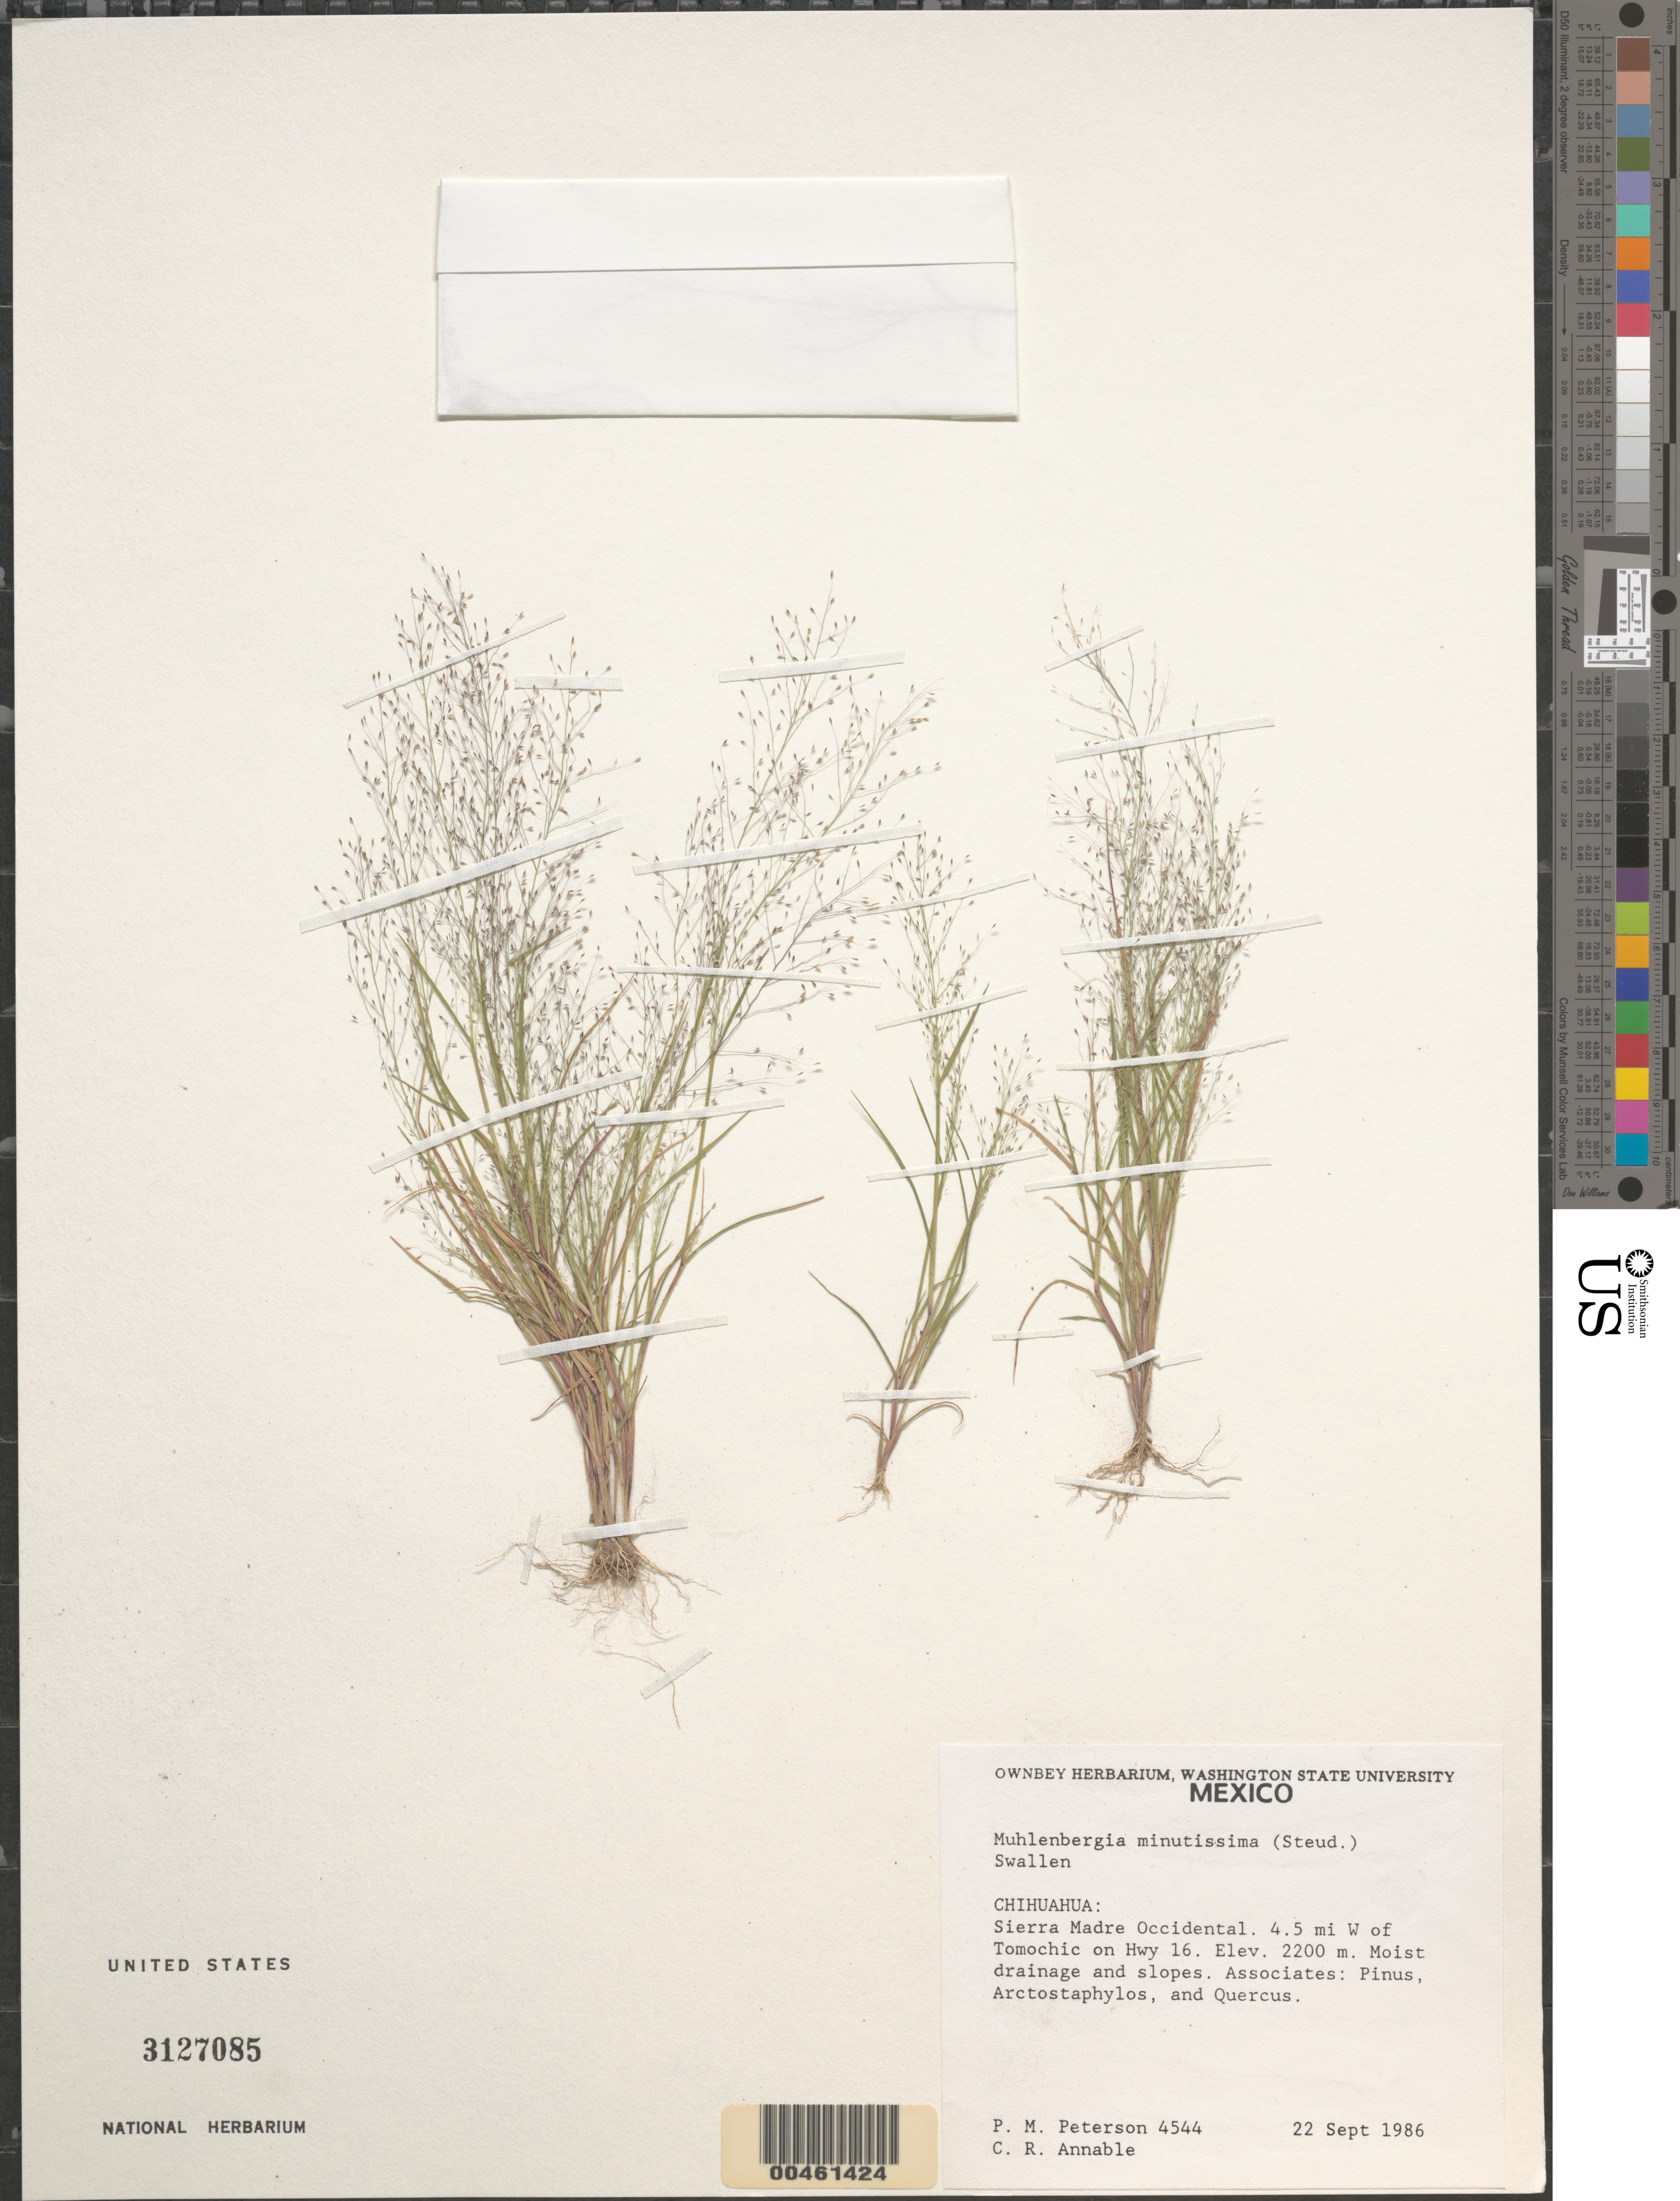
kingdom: Plantae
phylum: Tracheophyta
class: Liliopsida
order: Poales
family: Poaceae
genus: Muhlenbergia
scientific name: Muhlenbergia minutissima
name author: (Steud.) Swallen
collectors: P. M. Peterson & C. R. Annable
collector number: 04544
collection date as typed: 22 Sep 1986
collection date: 1986-09-22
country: Mexico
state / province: Chihuahua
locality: Sierra Madre Occidental, 4.5 miles W of Tomochic on Hwy 16.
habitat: Moist drainage and slopes, associated with Pinus, Arctostaphylos and Quercus.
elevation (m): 2200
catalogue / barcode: US 3127085